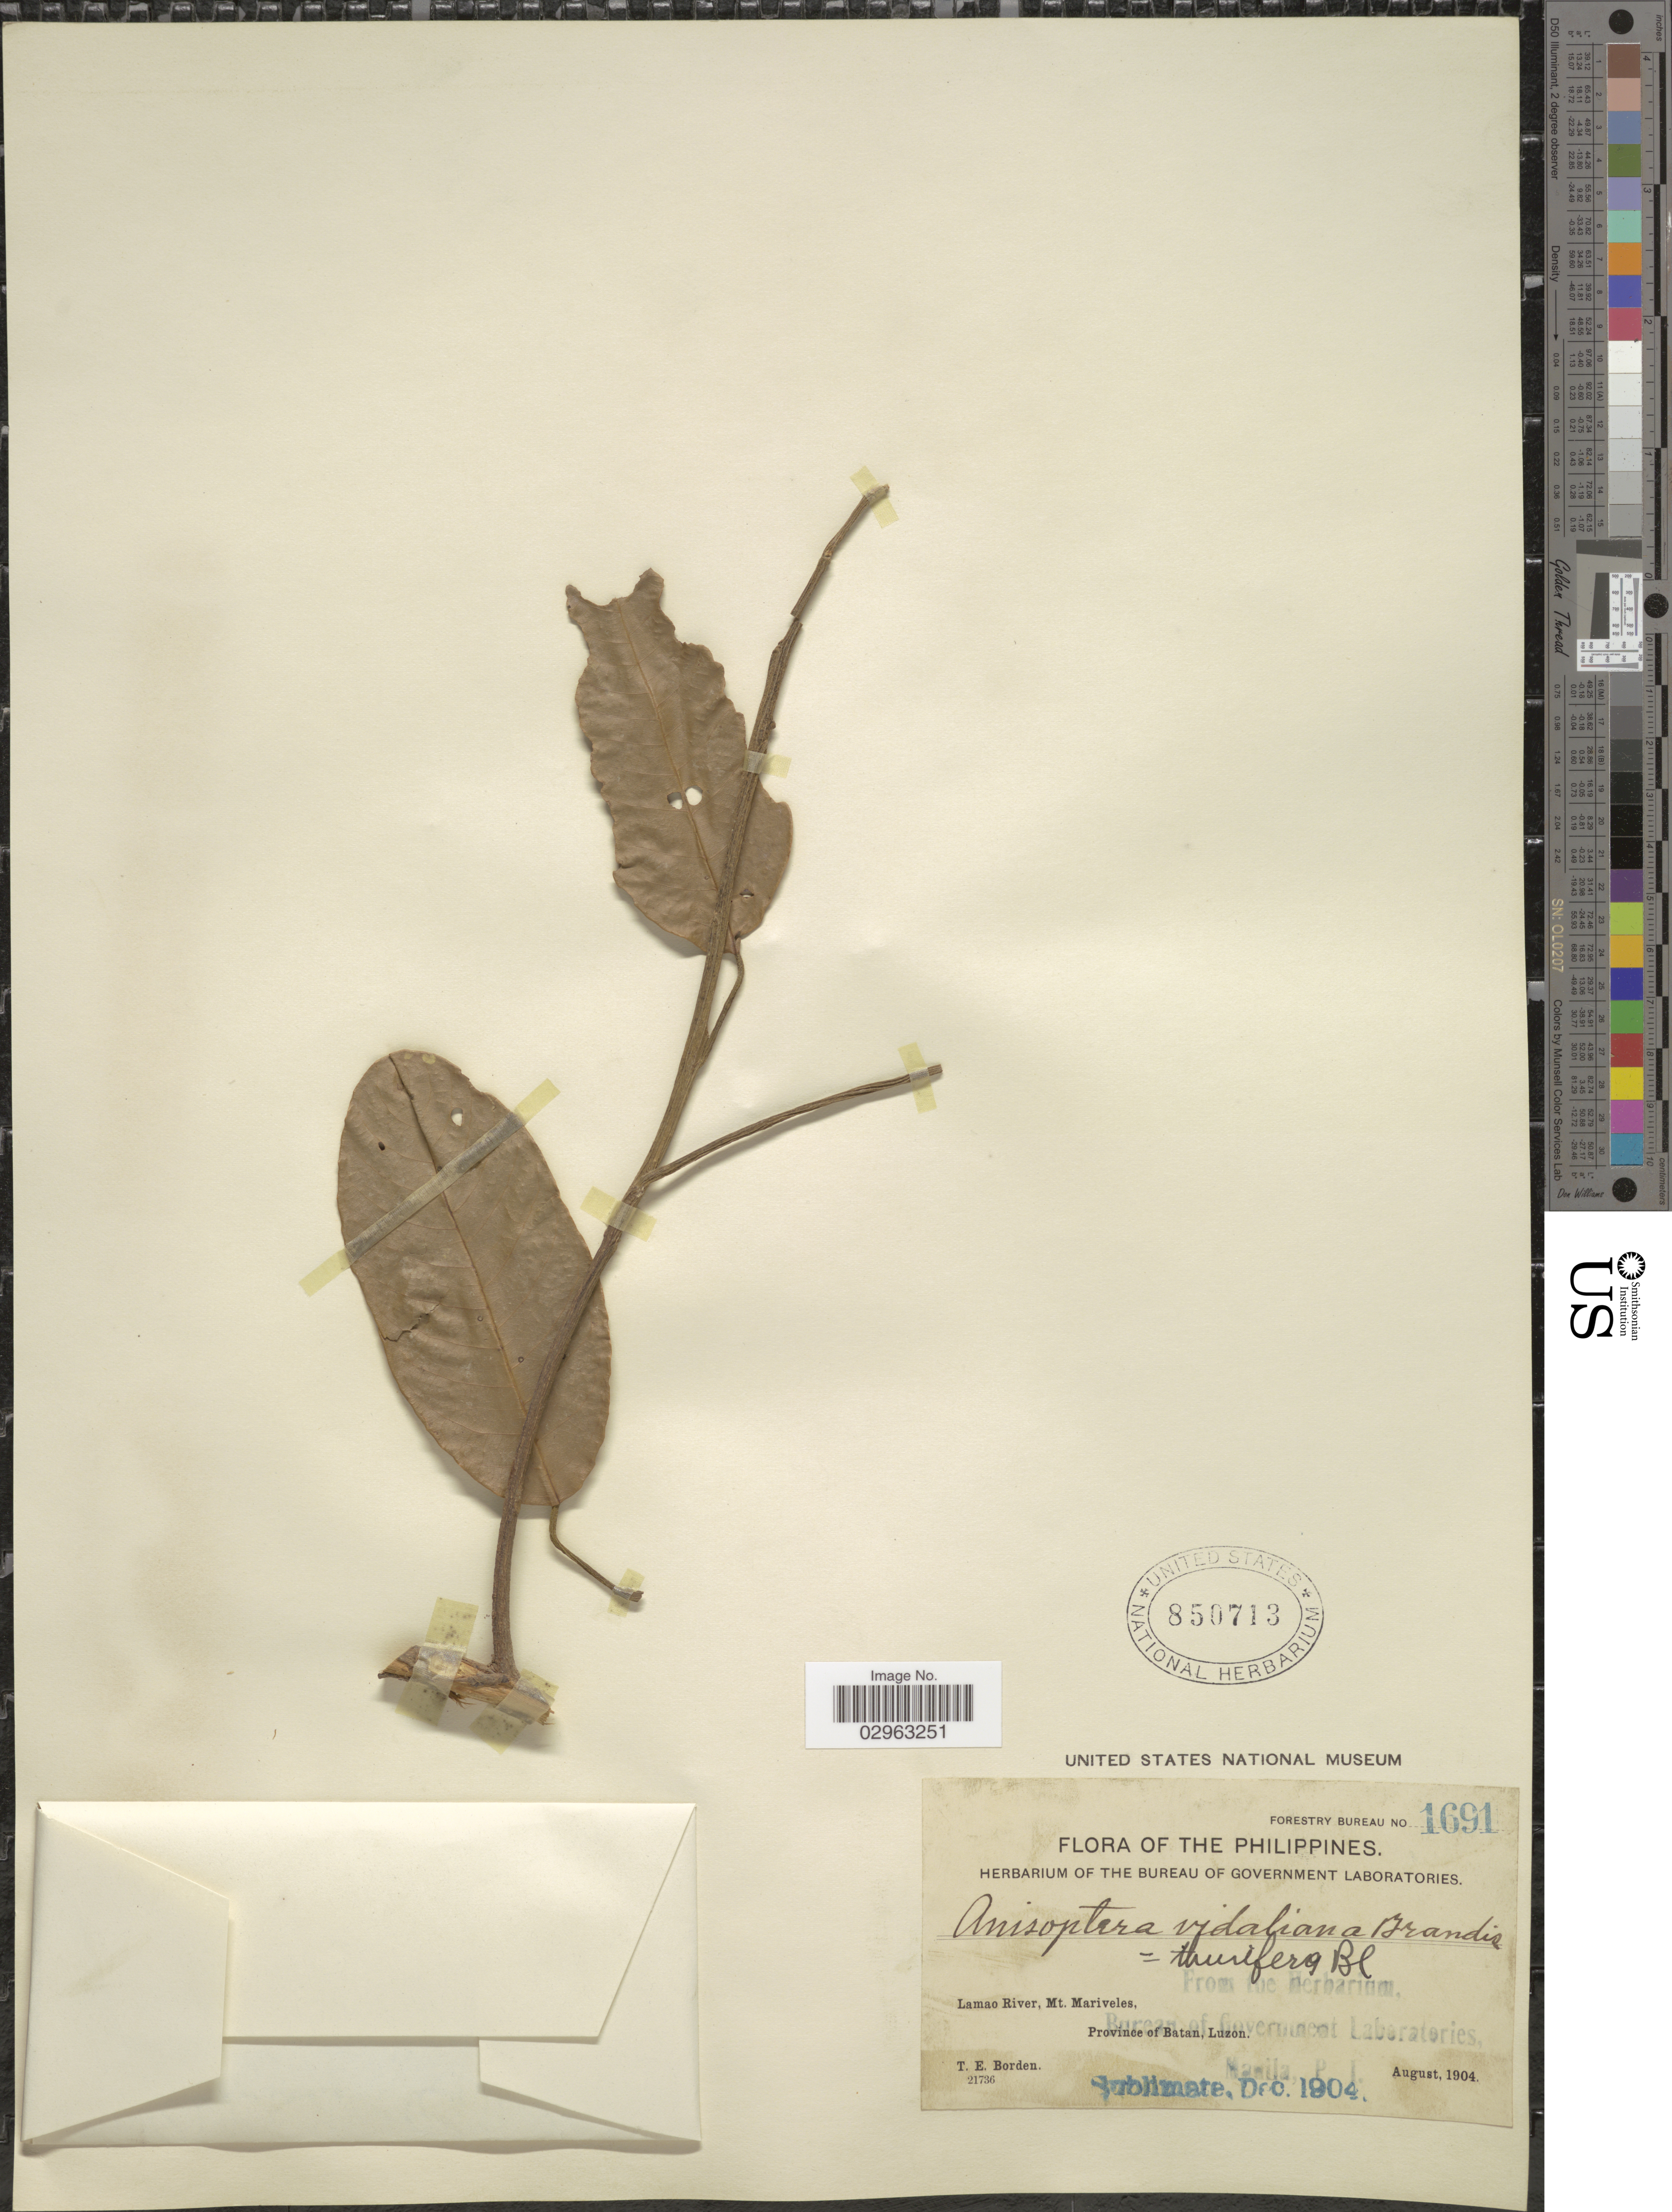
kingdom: Plantae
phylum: Tracheophyta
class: Magnoliopsida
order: Malvales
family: Dipterocarpaceae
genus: Anisoptera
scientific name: Anisoptera thurifera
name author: (Blanco) Blume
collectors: T. E. Borden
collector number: Forestry Bureau 1691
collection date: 1904-08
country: Philippines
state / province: Cagayan Valley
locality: Lamao River, Mt. Mariveles, Province of Batan, Luzon.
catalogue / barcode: US 850713